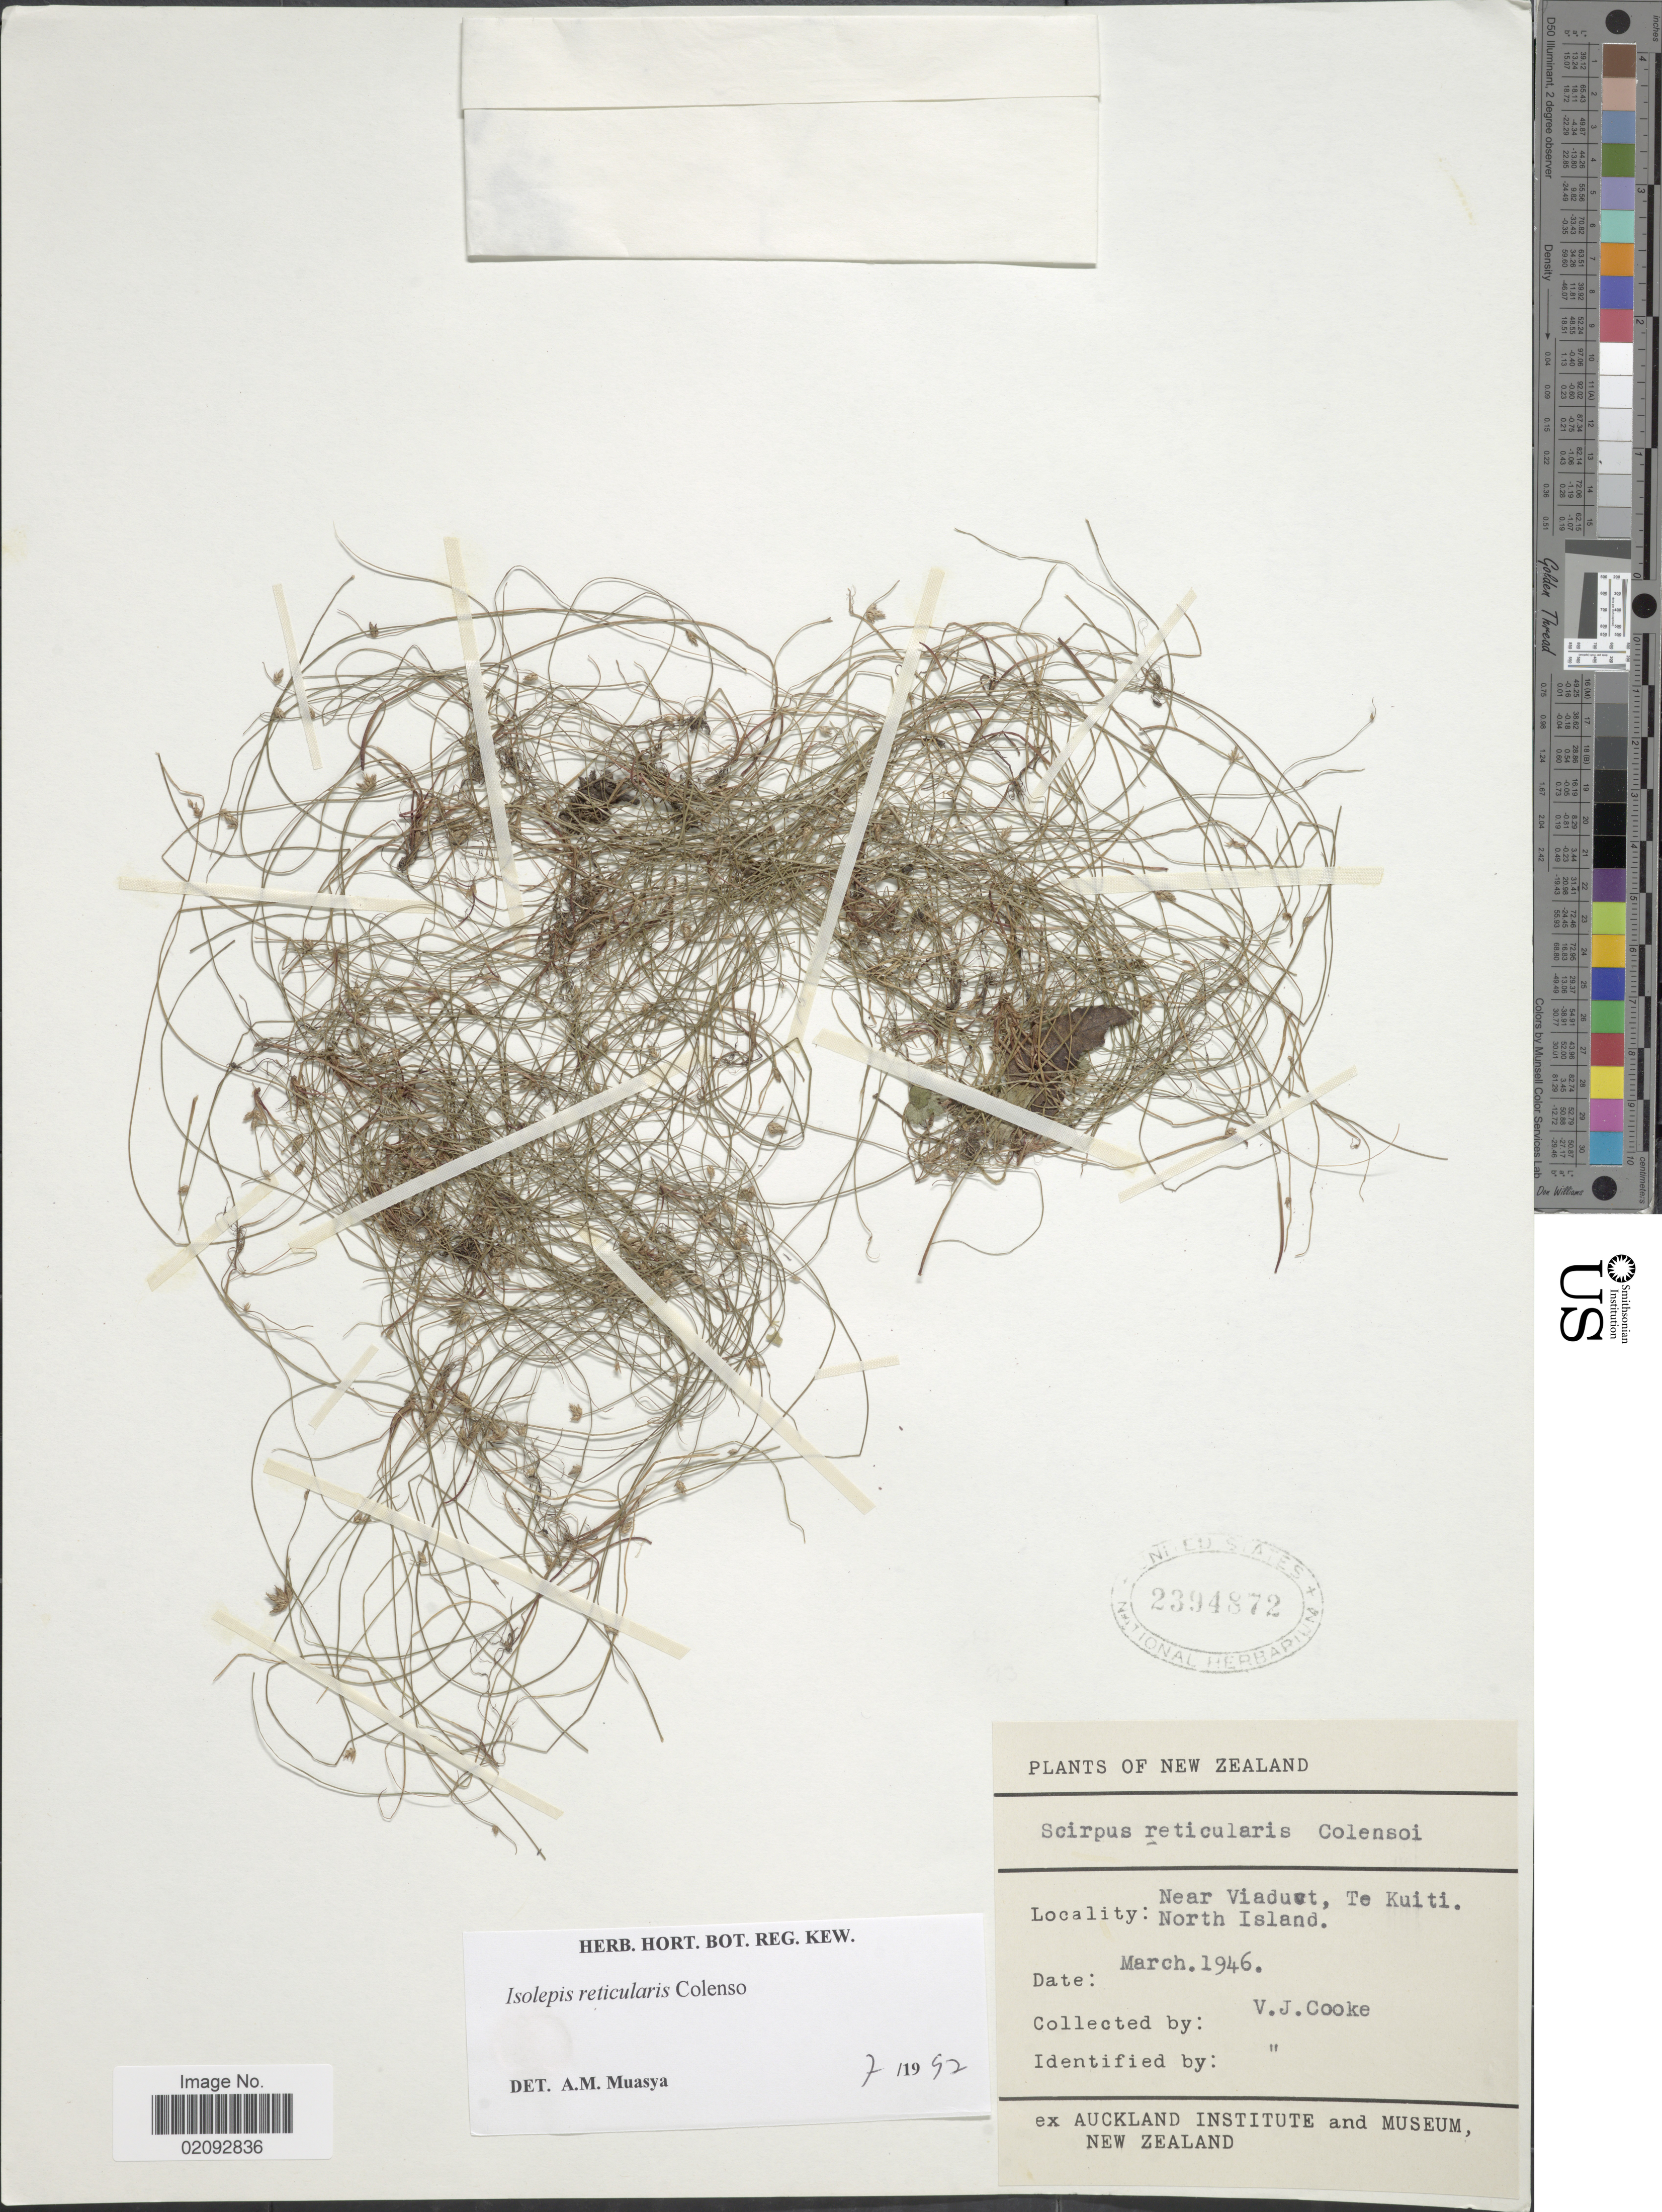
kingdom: Plantae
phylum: Tracheophyta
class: Liliopsida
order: Poales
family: Cyperaceae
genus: Isolepis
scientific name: Isolepis reticularis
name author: Colenso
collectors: V. J. Cook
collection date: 1946-03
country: New Zealand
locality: Near Viaduct, Te Kuiti. North Island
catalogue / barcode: US 2394872